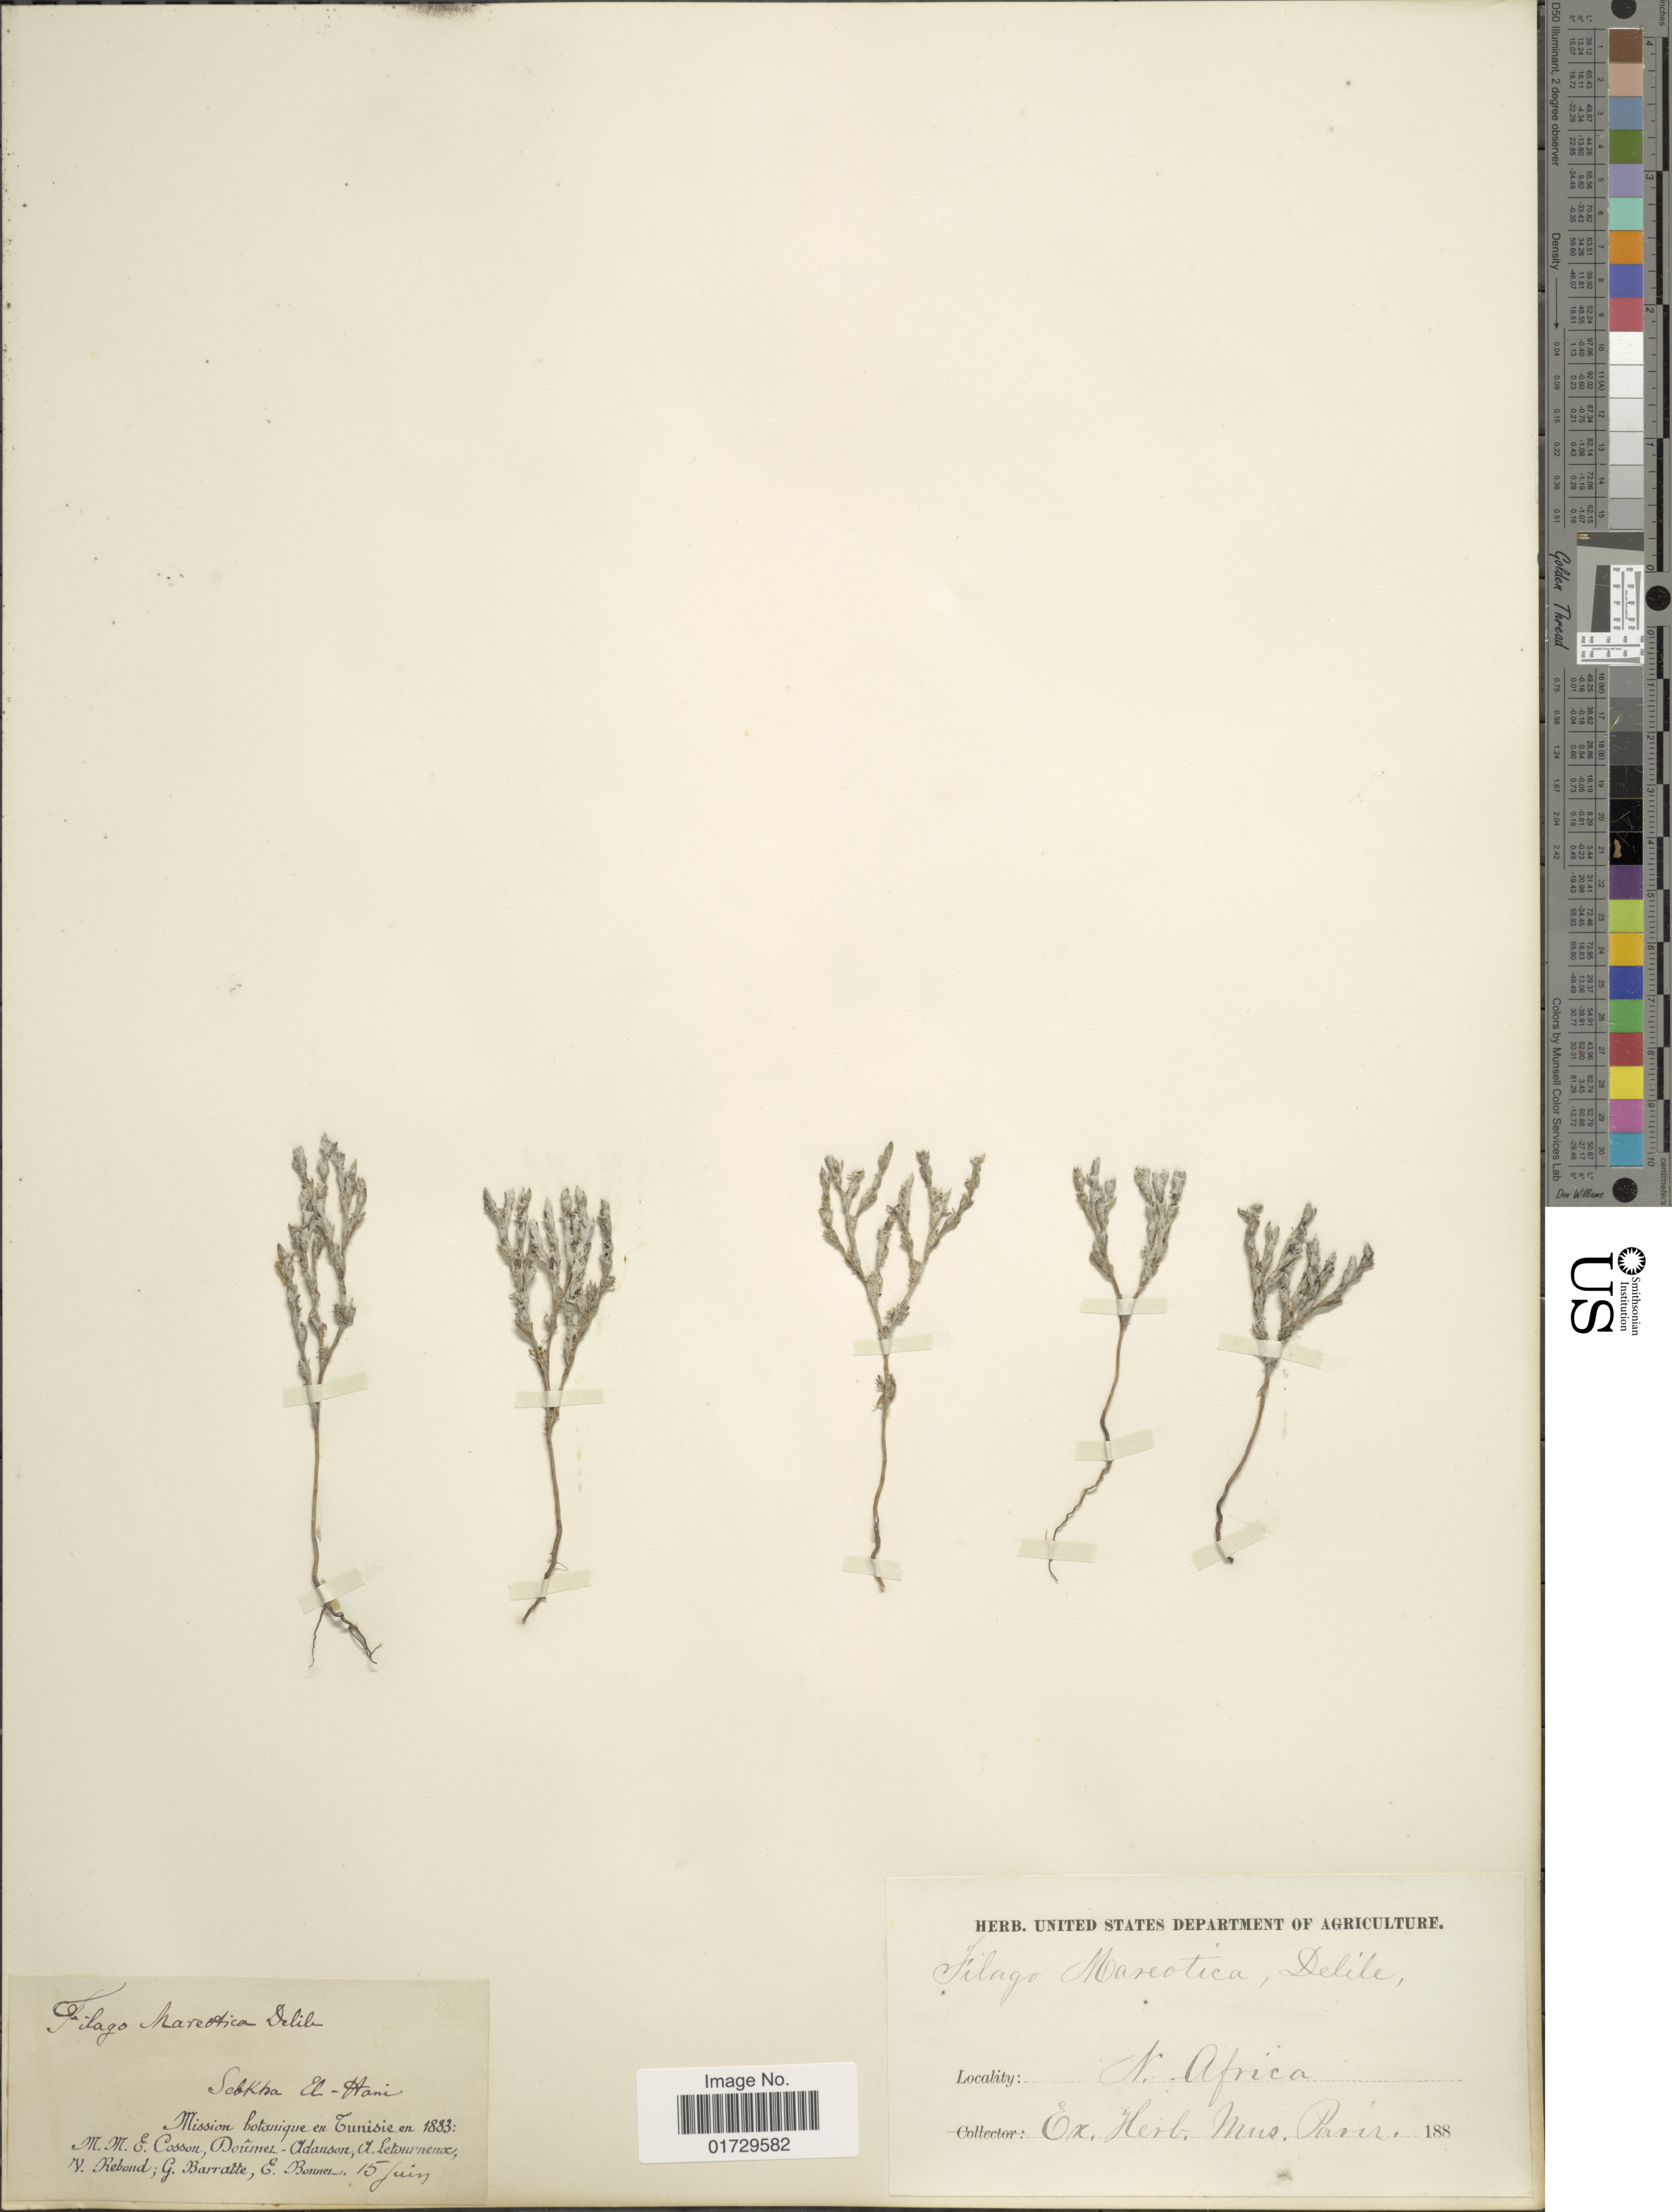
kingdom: Plantae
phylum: Tracheophyta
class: Magnoliopsida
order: Asterales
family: Asteraceae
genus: Filago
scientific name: Filago mareotica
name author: Delile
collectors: M. Cosson, -. Doumel-Adanson, A. Letourneux, Reboud, W. & et al.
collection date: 1883-06-15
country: Tunisia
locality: Sebka El Hani.